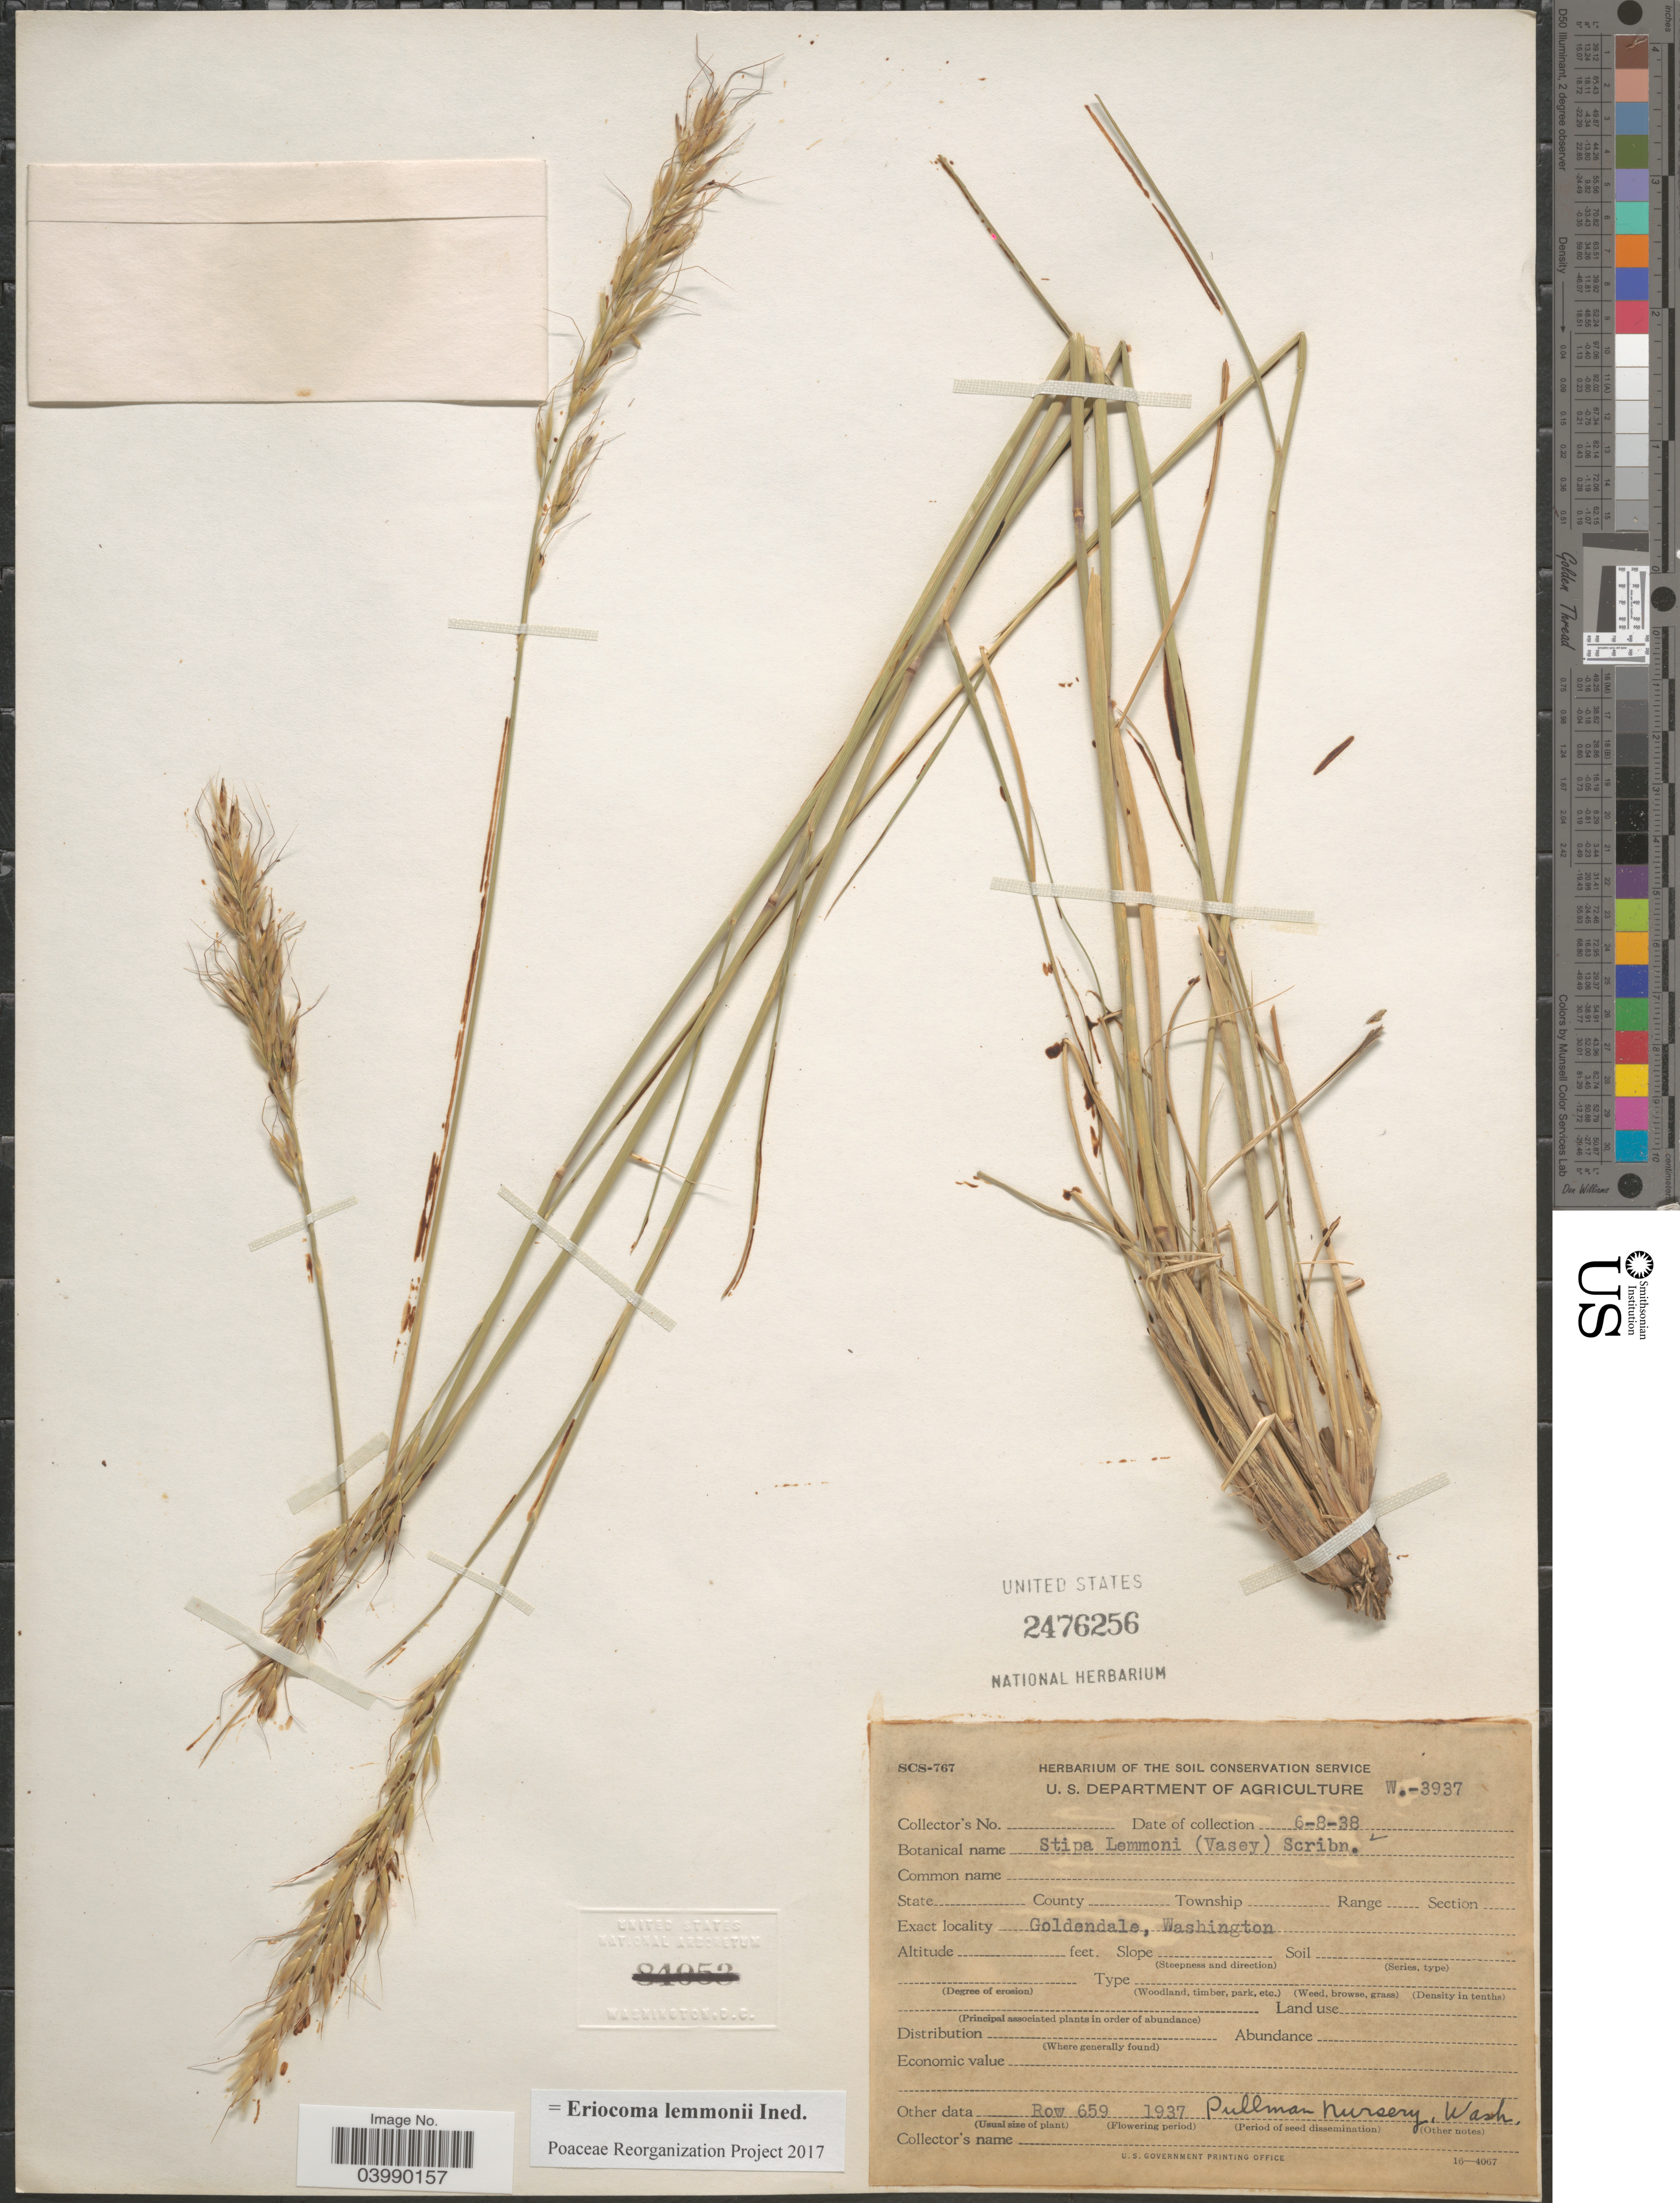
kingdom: Plantae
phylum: Tracheophyta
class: Liliopsida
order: Poales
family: Poaceae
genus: Eriocoma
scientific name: Eriocoma lemmonii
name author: (Vasey) Romasch.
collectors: -. Row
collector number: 659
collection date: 1937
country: United States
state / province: Washington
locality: Goldendale.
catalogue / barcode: US 2476256